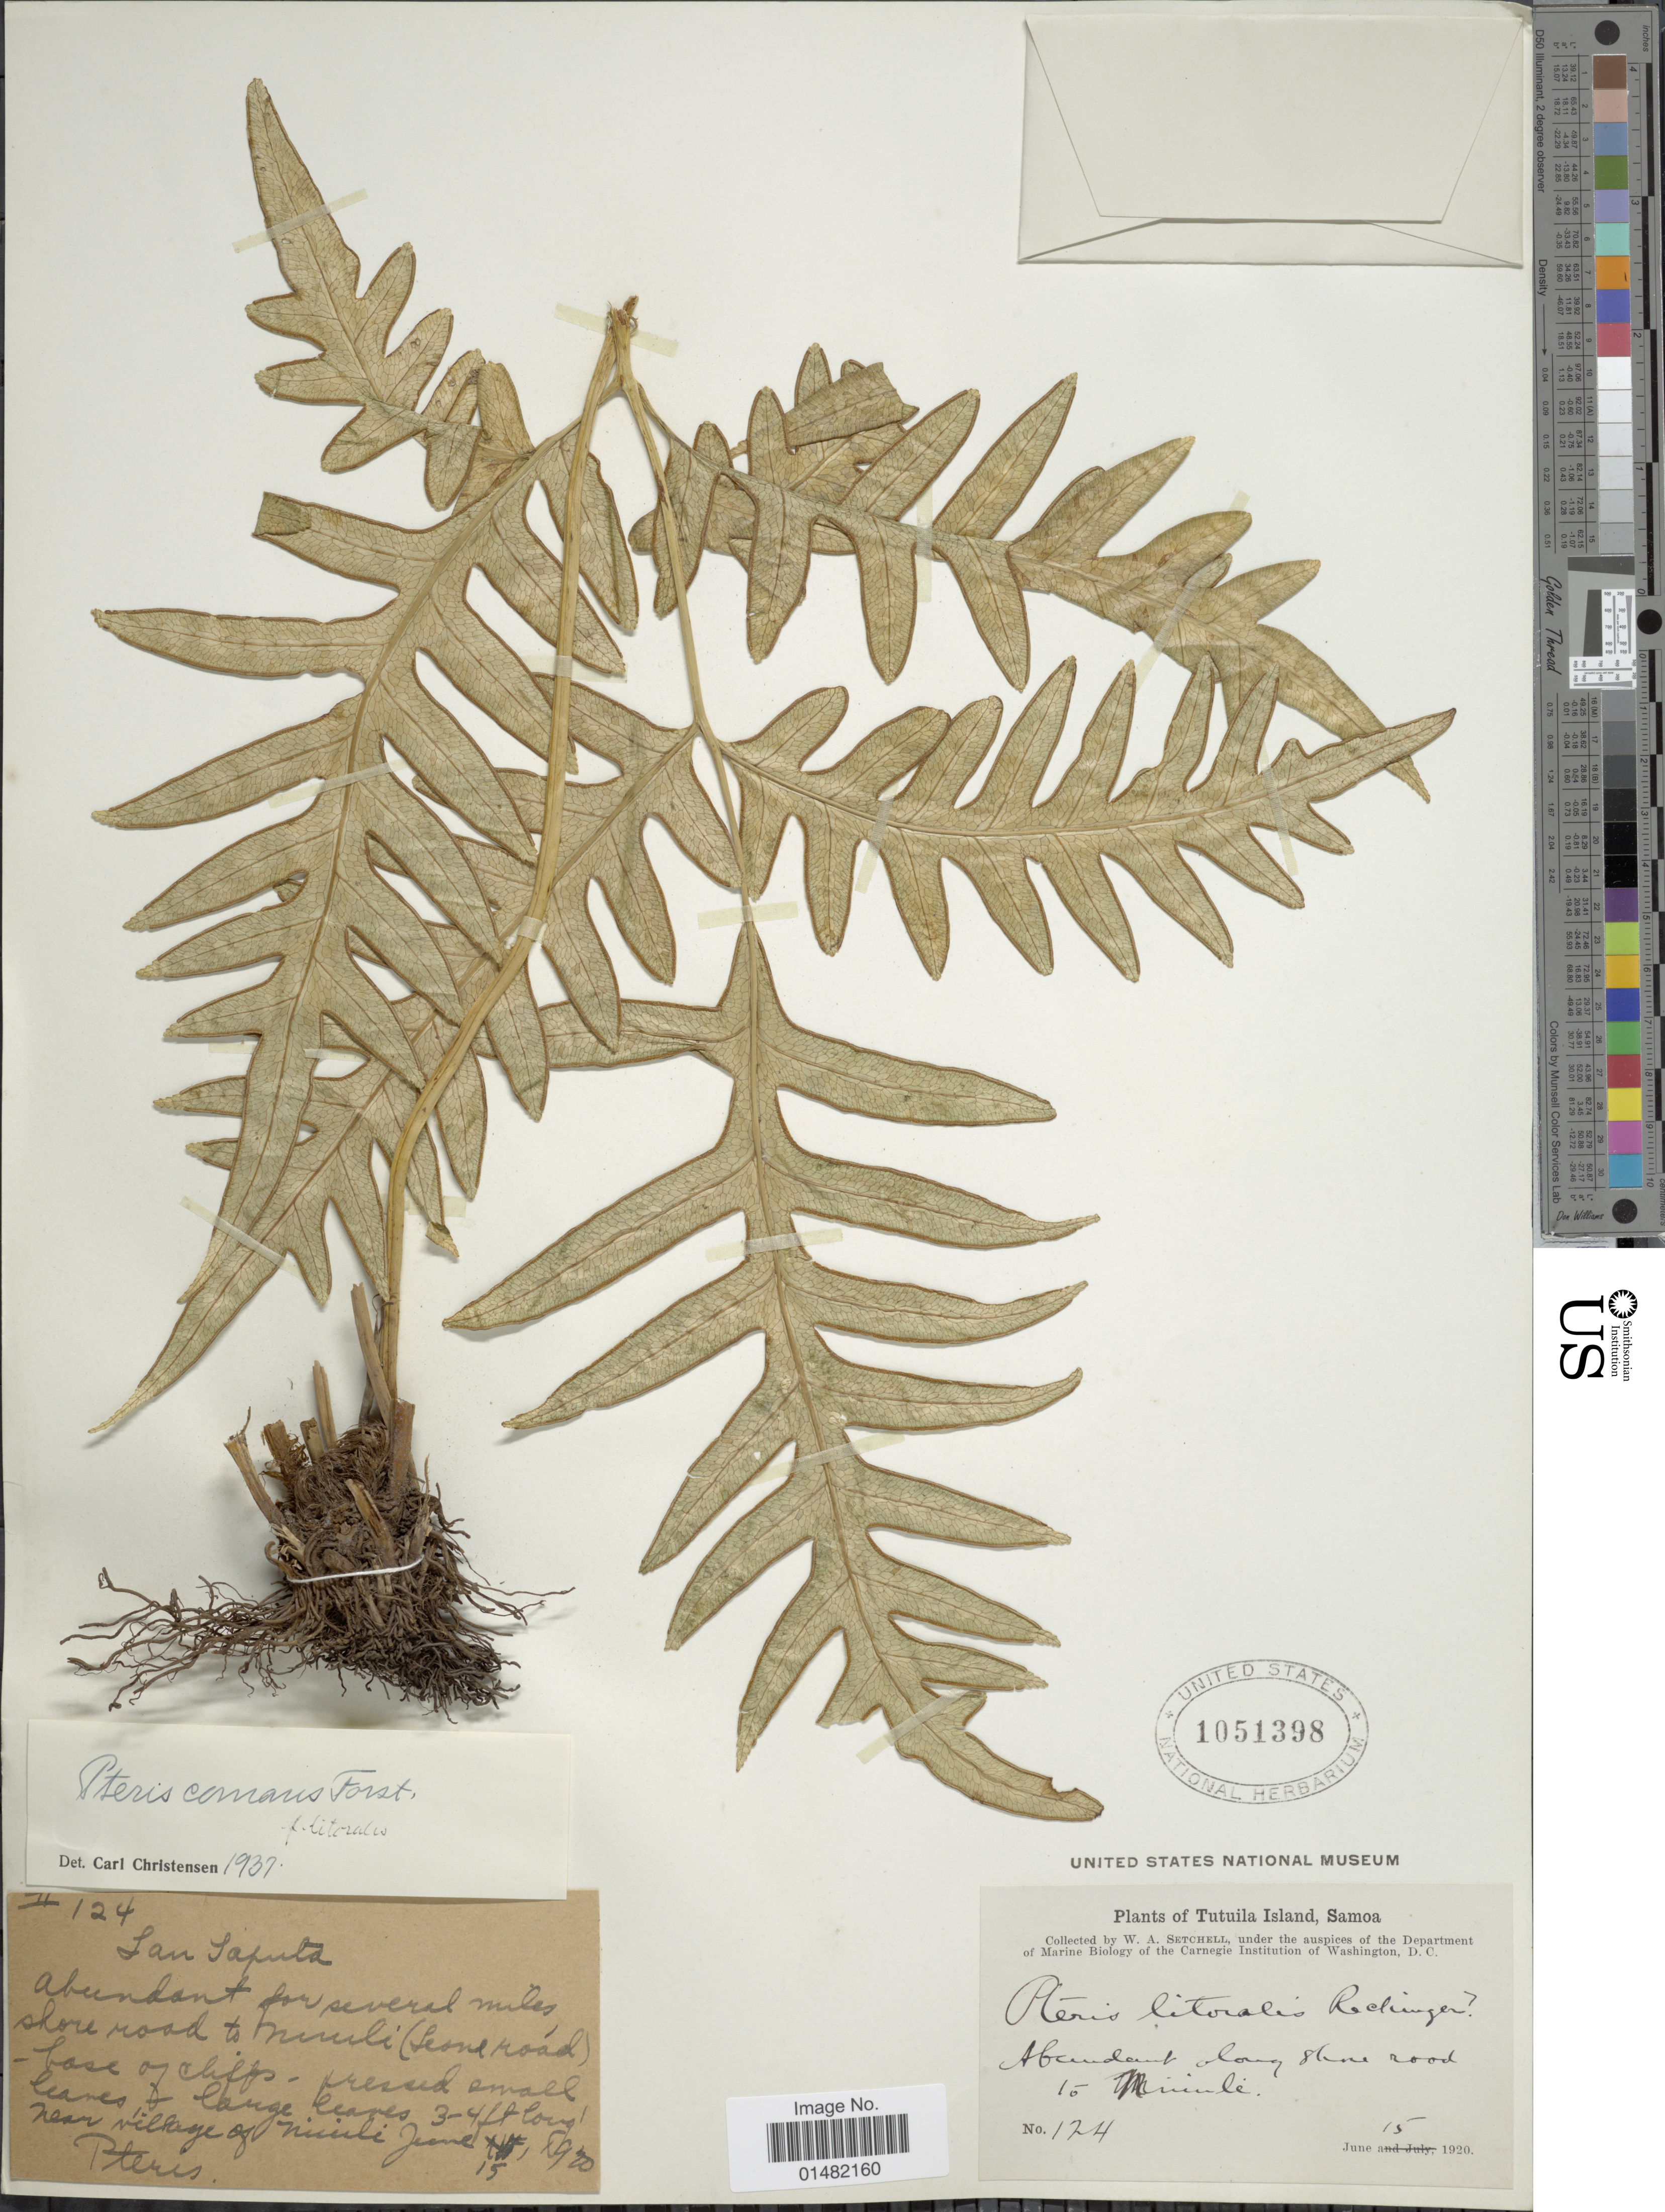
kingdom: Plantae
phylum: Tracheophyta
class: Polypodiopsida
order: Polypodiales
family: Pteridaceae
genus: Pteris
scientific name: Pteris comans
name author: G. Forst.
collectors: W. Setchell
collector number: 124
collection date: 1920-06-15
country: American Samoa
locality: Tutuila Island, Abundant along stone road to Minili [interpreted]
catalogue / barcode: US 1051398